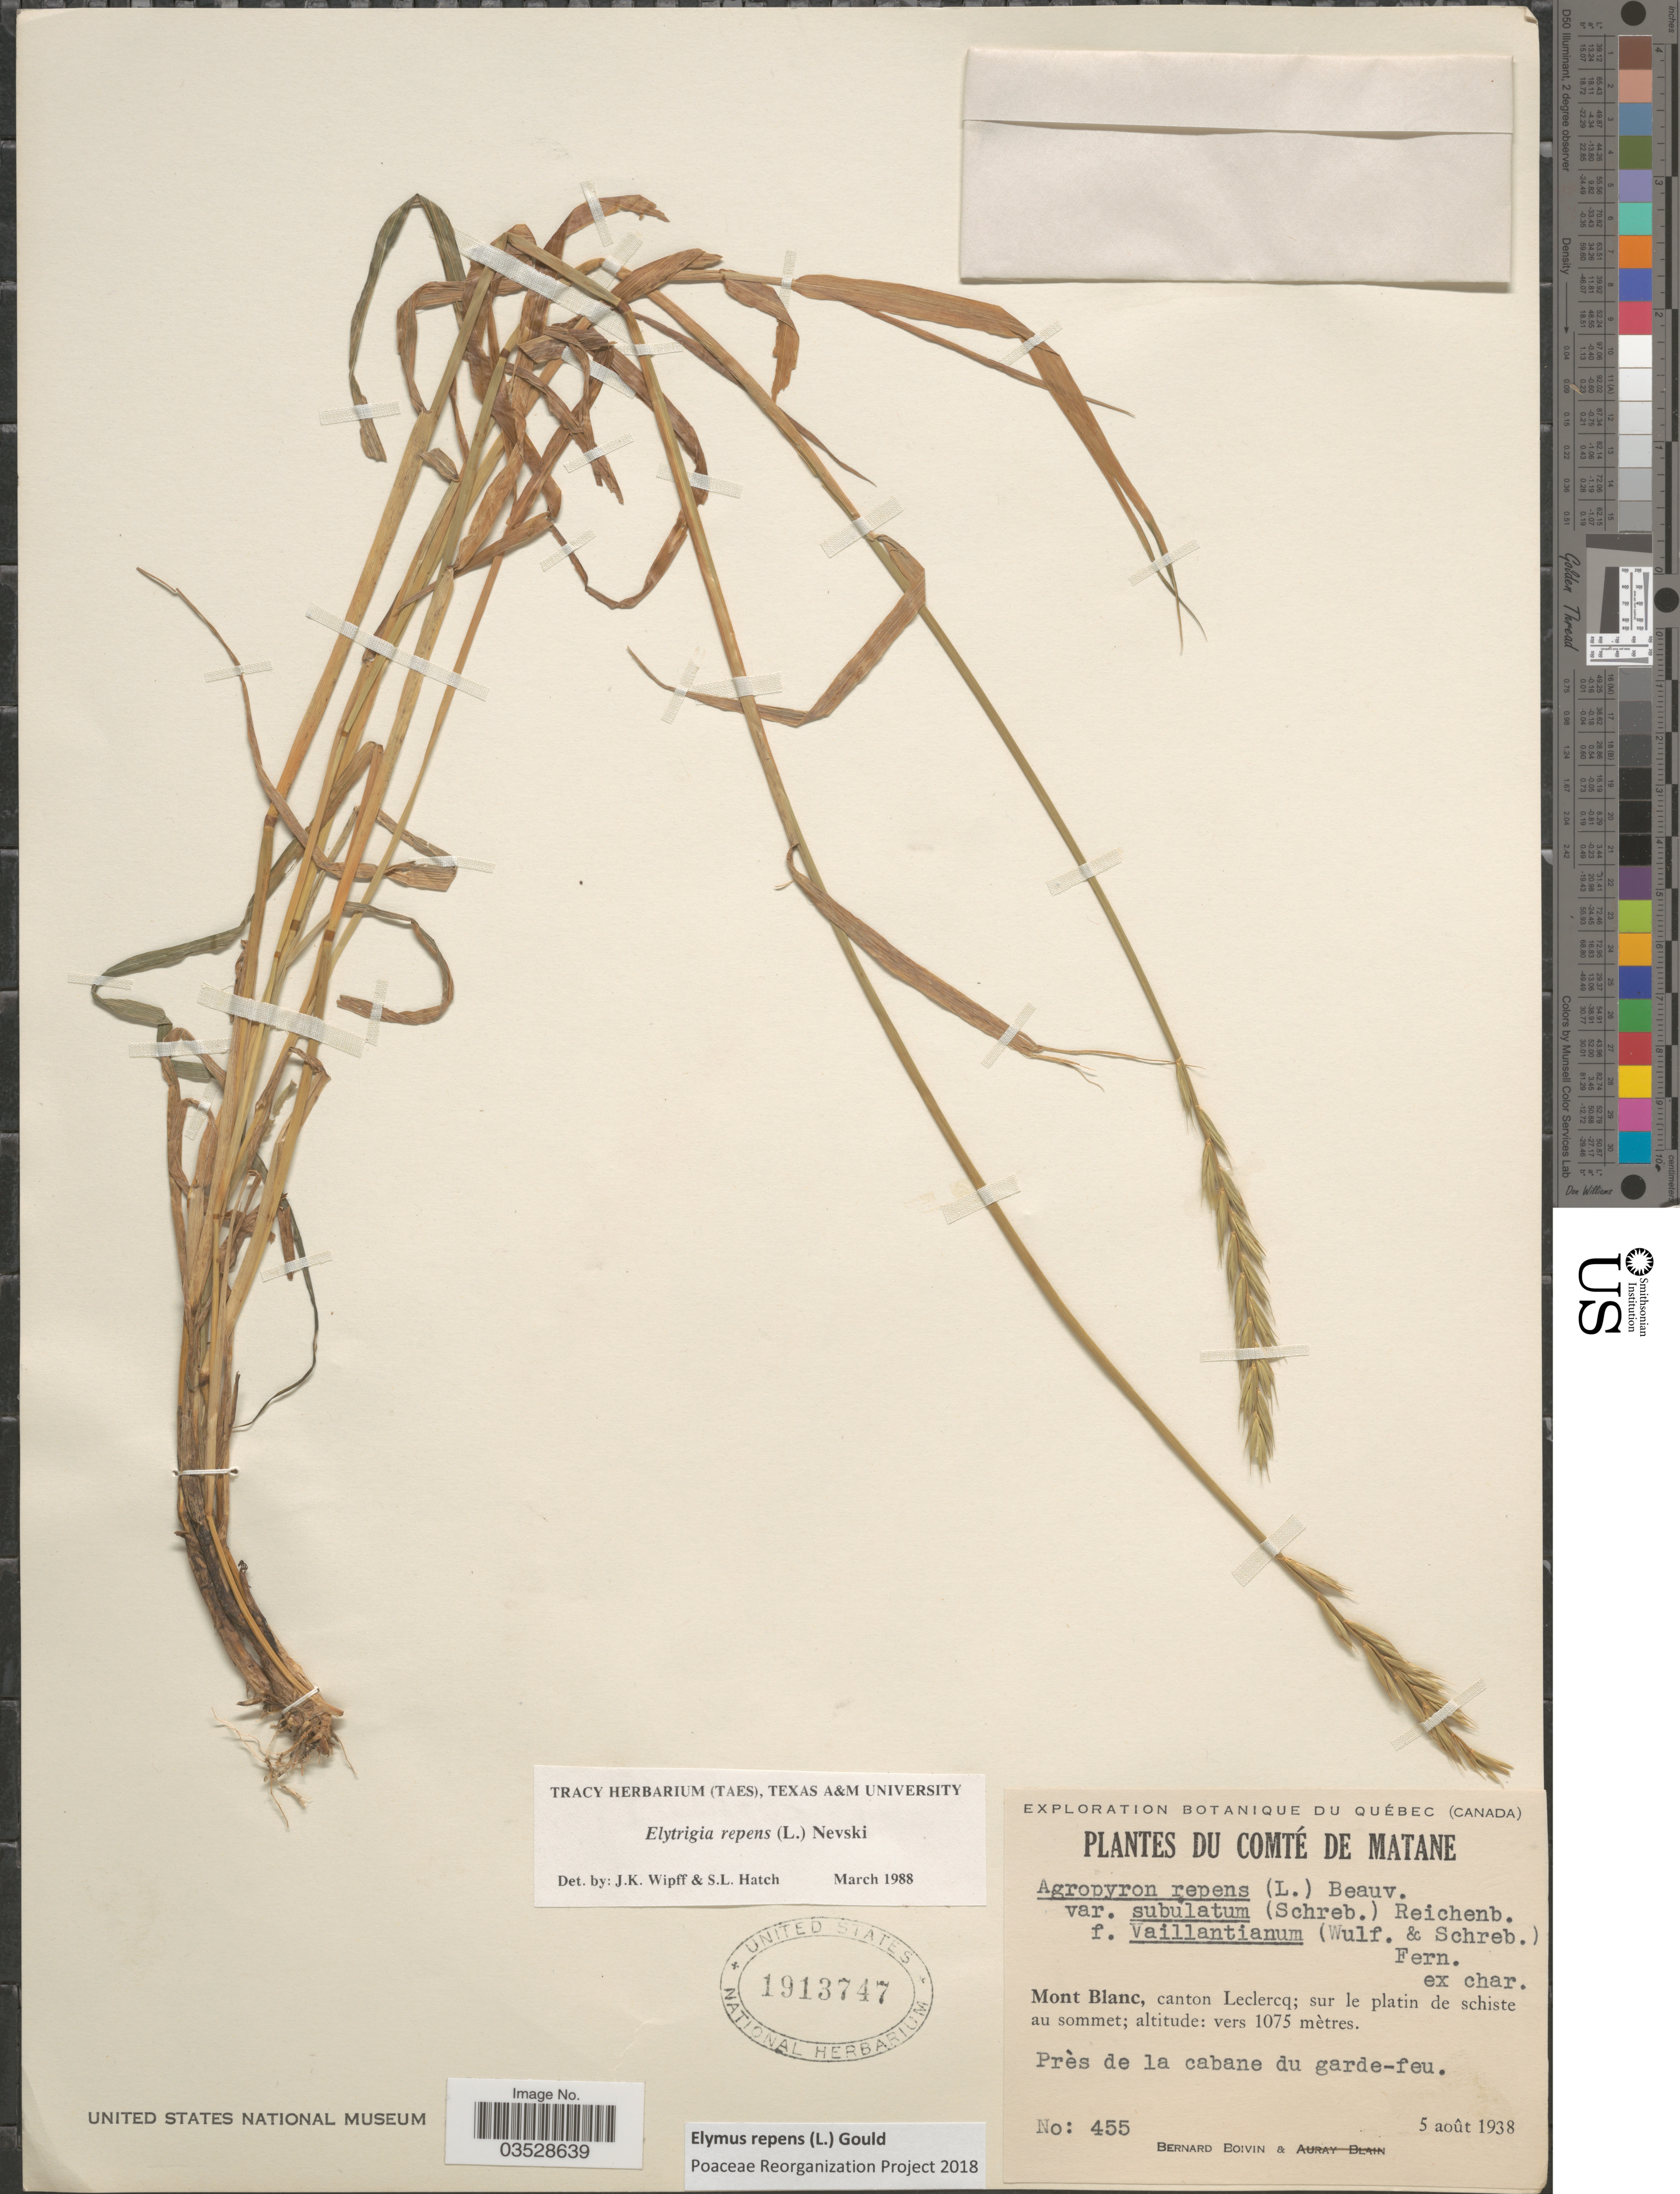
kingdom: Plantae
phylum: Tracheophyta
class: Liliopsida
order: Poales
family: Poaceae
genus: Elymus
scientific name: Elymus repens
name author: (L.) Gould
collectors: J. R. B. Boivin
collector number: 455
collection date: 1938-08-05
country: Canada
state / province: Quebec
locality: Exploration Botanique du Québec (Canada). Comté de Matane. Mont Blanc, canton Leclercq; sur le platin de schiste au sommet. Près de la cabane du garde0feu.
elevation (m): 1075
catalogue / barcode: US 1913747